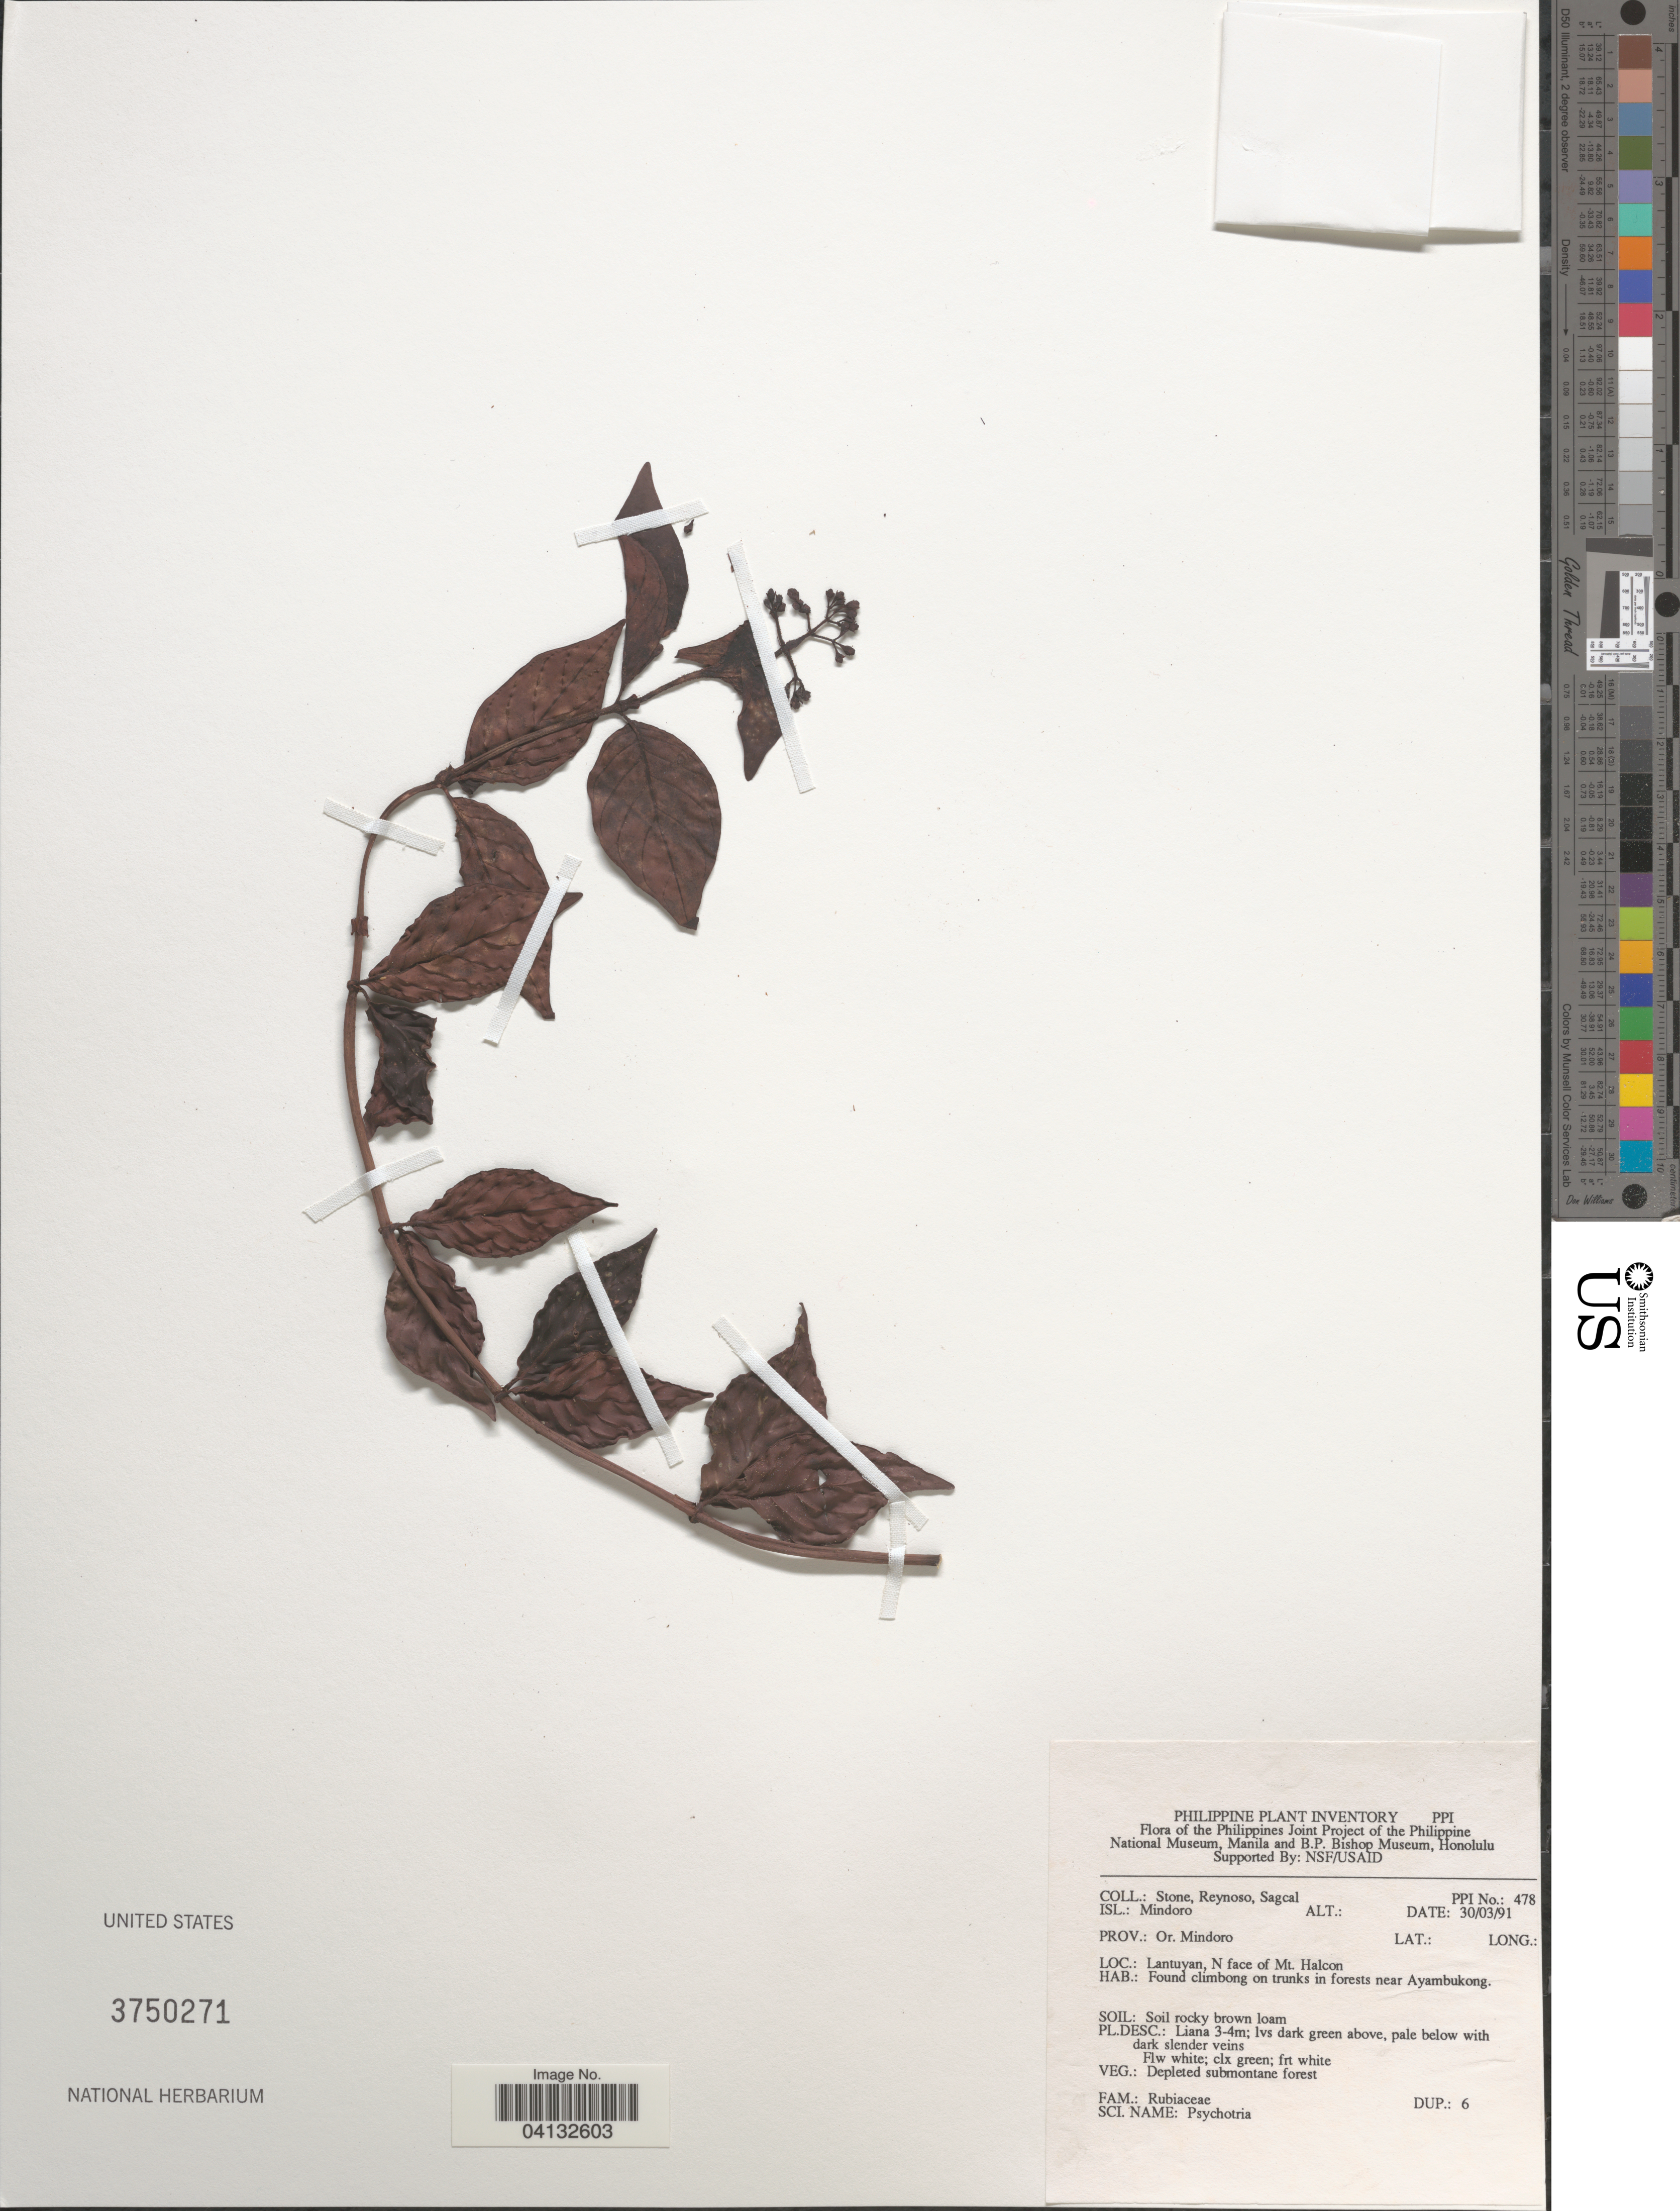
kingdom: Plantae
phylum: Tracheophyta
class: Magnoliopsida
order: Gentianales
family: Rubiaceae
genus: Psychotria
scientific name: Psychotria sp.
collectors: -. Stone, E. Reynoso & E. Sagcal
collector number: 478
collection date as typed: Transcribed d/m/y: 30/3/91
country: Philippines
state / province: Mimaropa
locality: Isl.: Mindoro. Prov.: Or. Mindoro. Lantuyan, N face of Mt. Halcon. In forests near Ayambukong.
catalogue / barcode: US 3750271